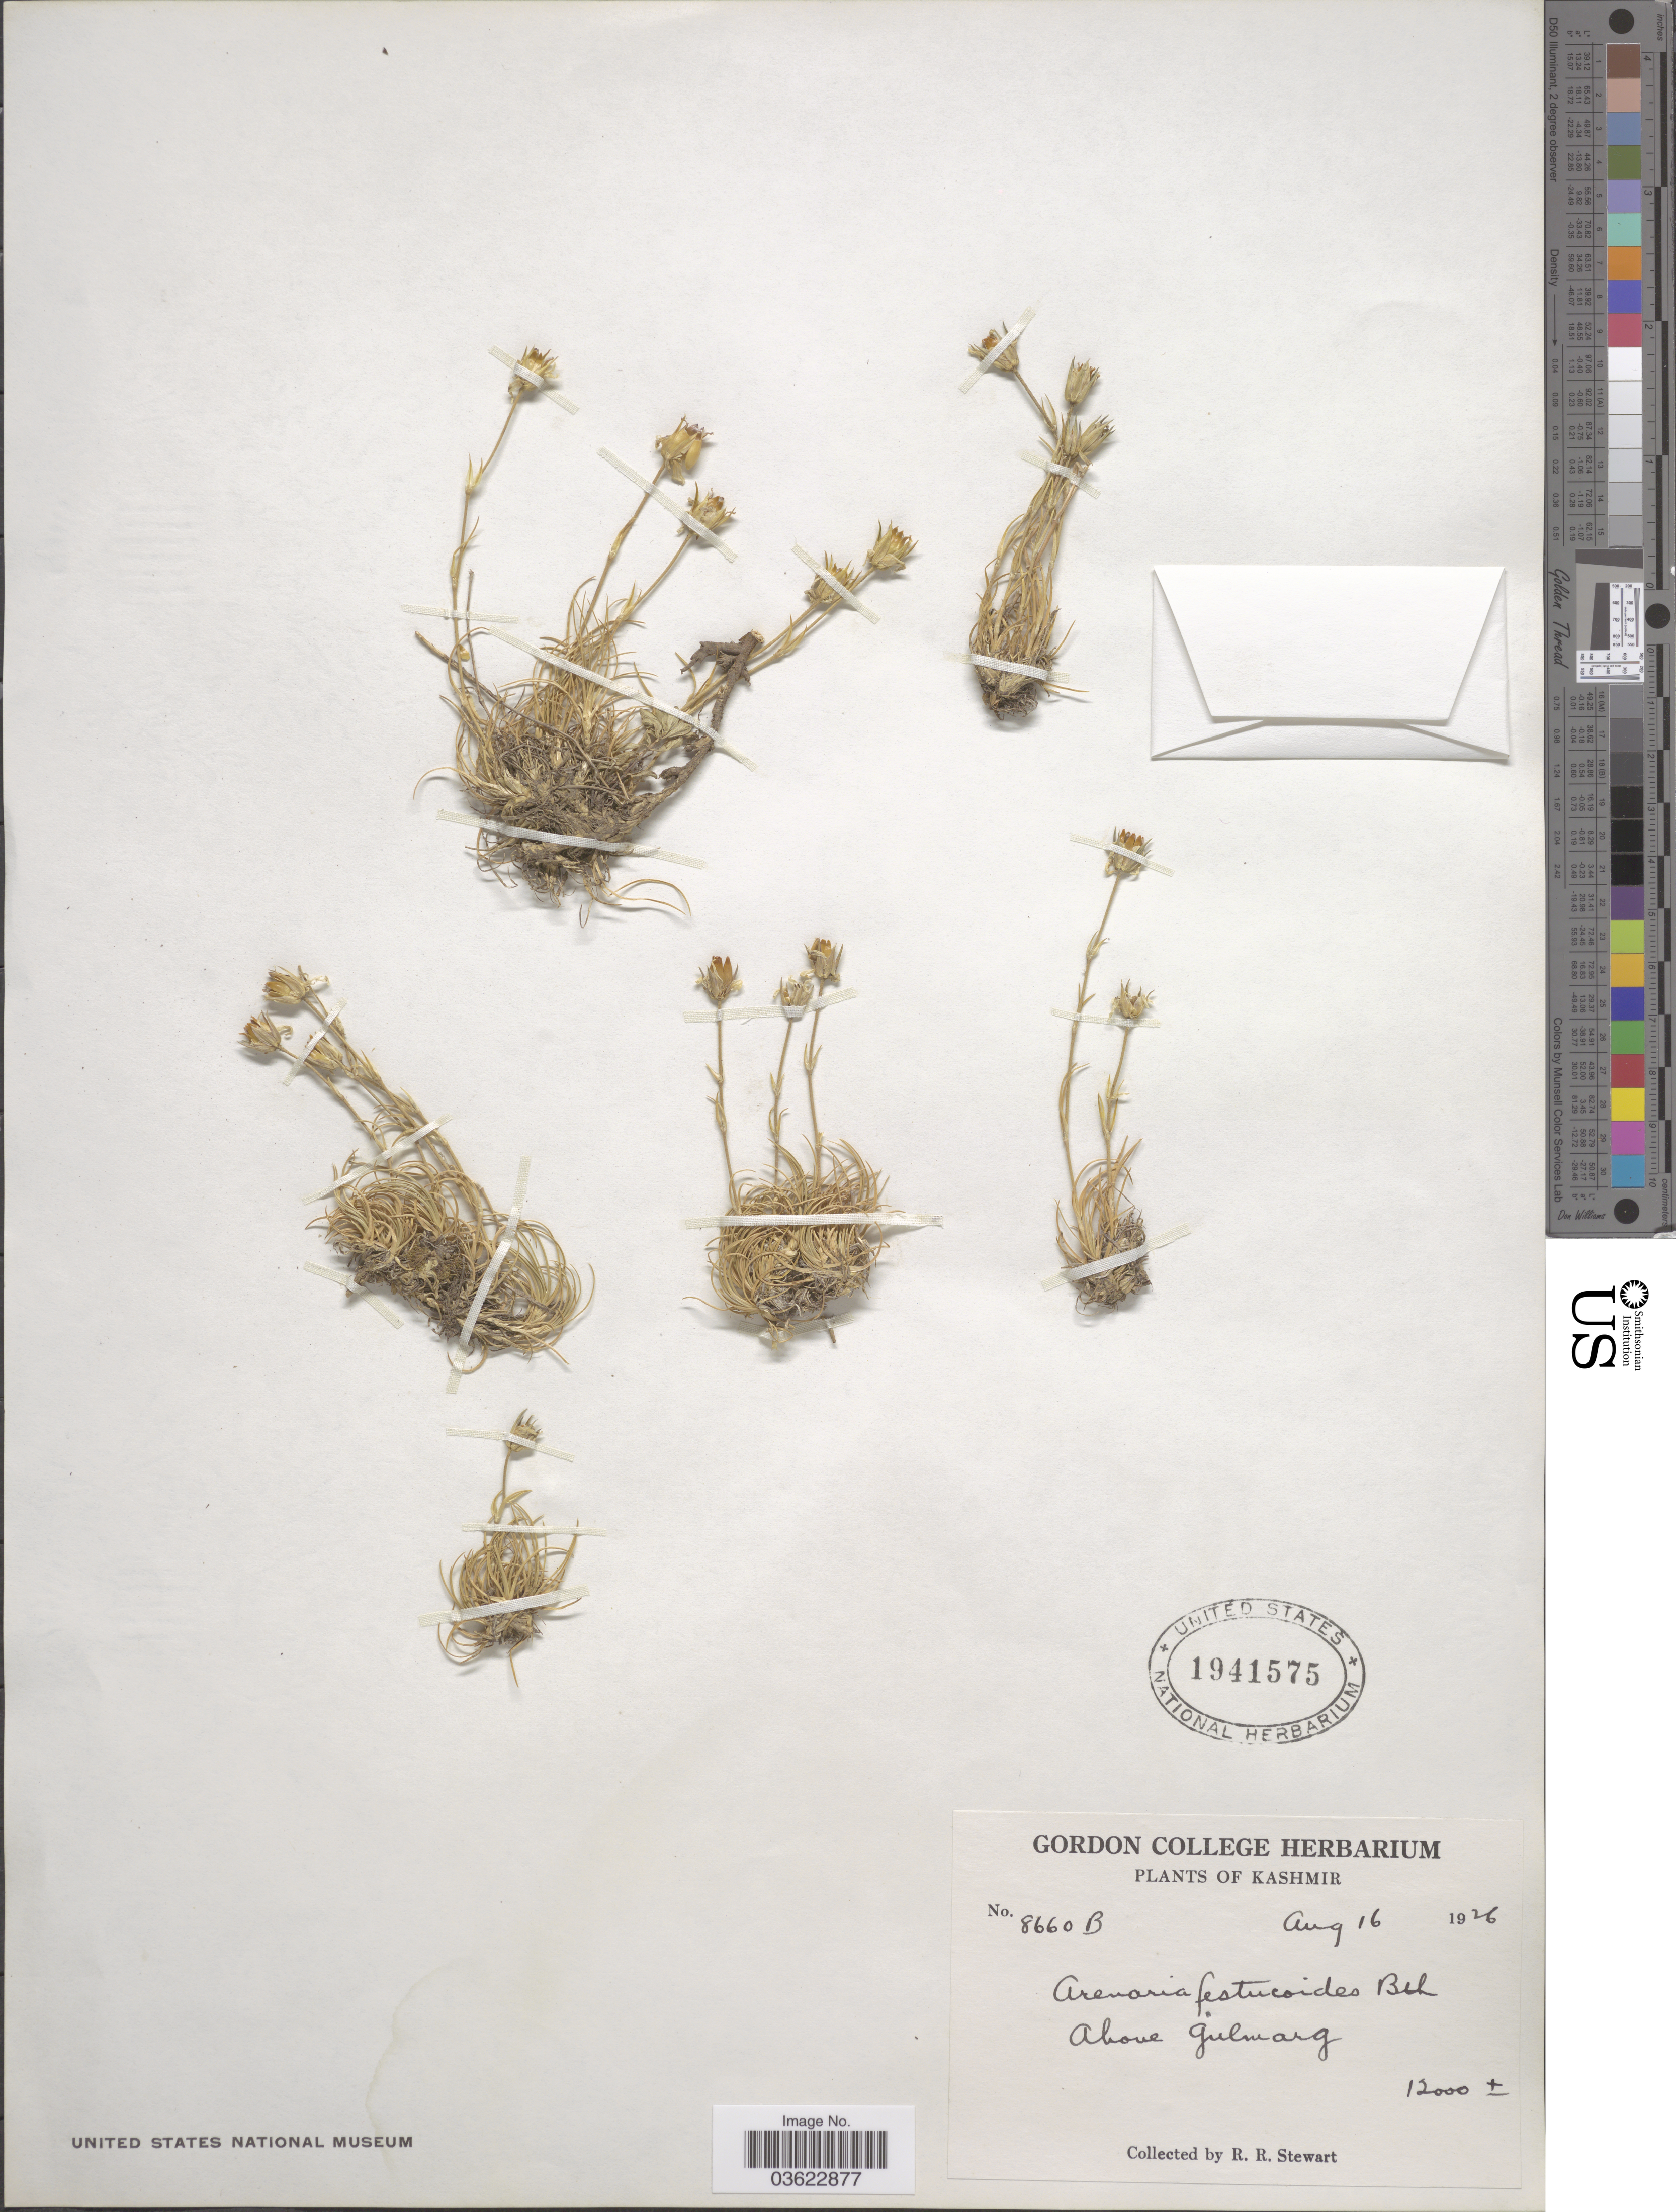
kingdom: Plantae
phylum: Tracheophyta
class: Magnoliopsida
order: Caryophyllales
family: Caryophyllaceae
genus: Eremogone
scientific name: Eremogone festucoides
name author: (Benth.) Pusalkar & D.K. Singh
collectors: R. Stewart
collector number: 8660B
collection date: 1926-08-16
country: India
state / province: Jammu and Kashmir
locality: Kashmir. Above Gulmarg.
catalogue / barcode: US 1941575